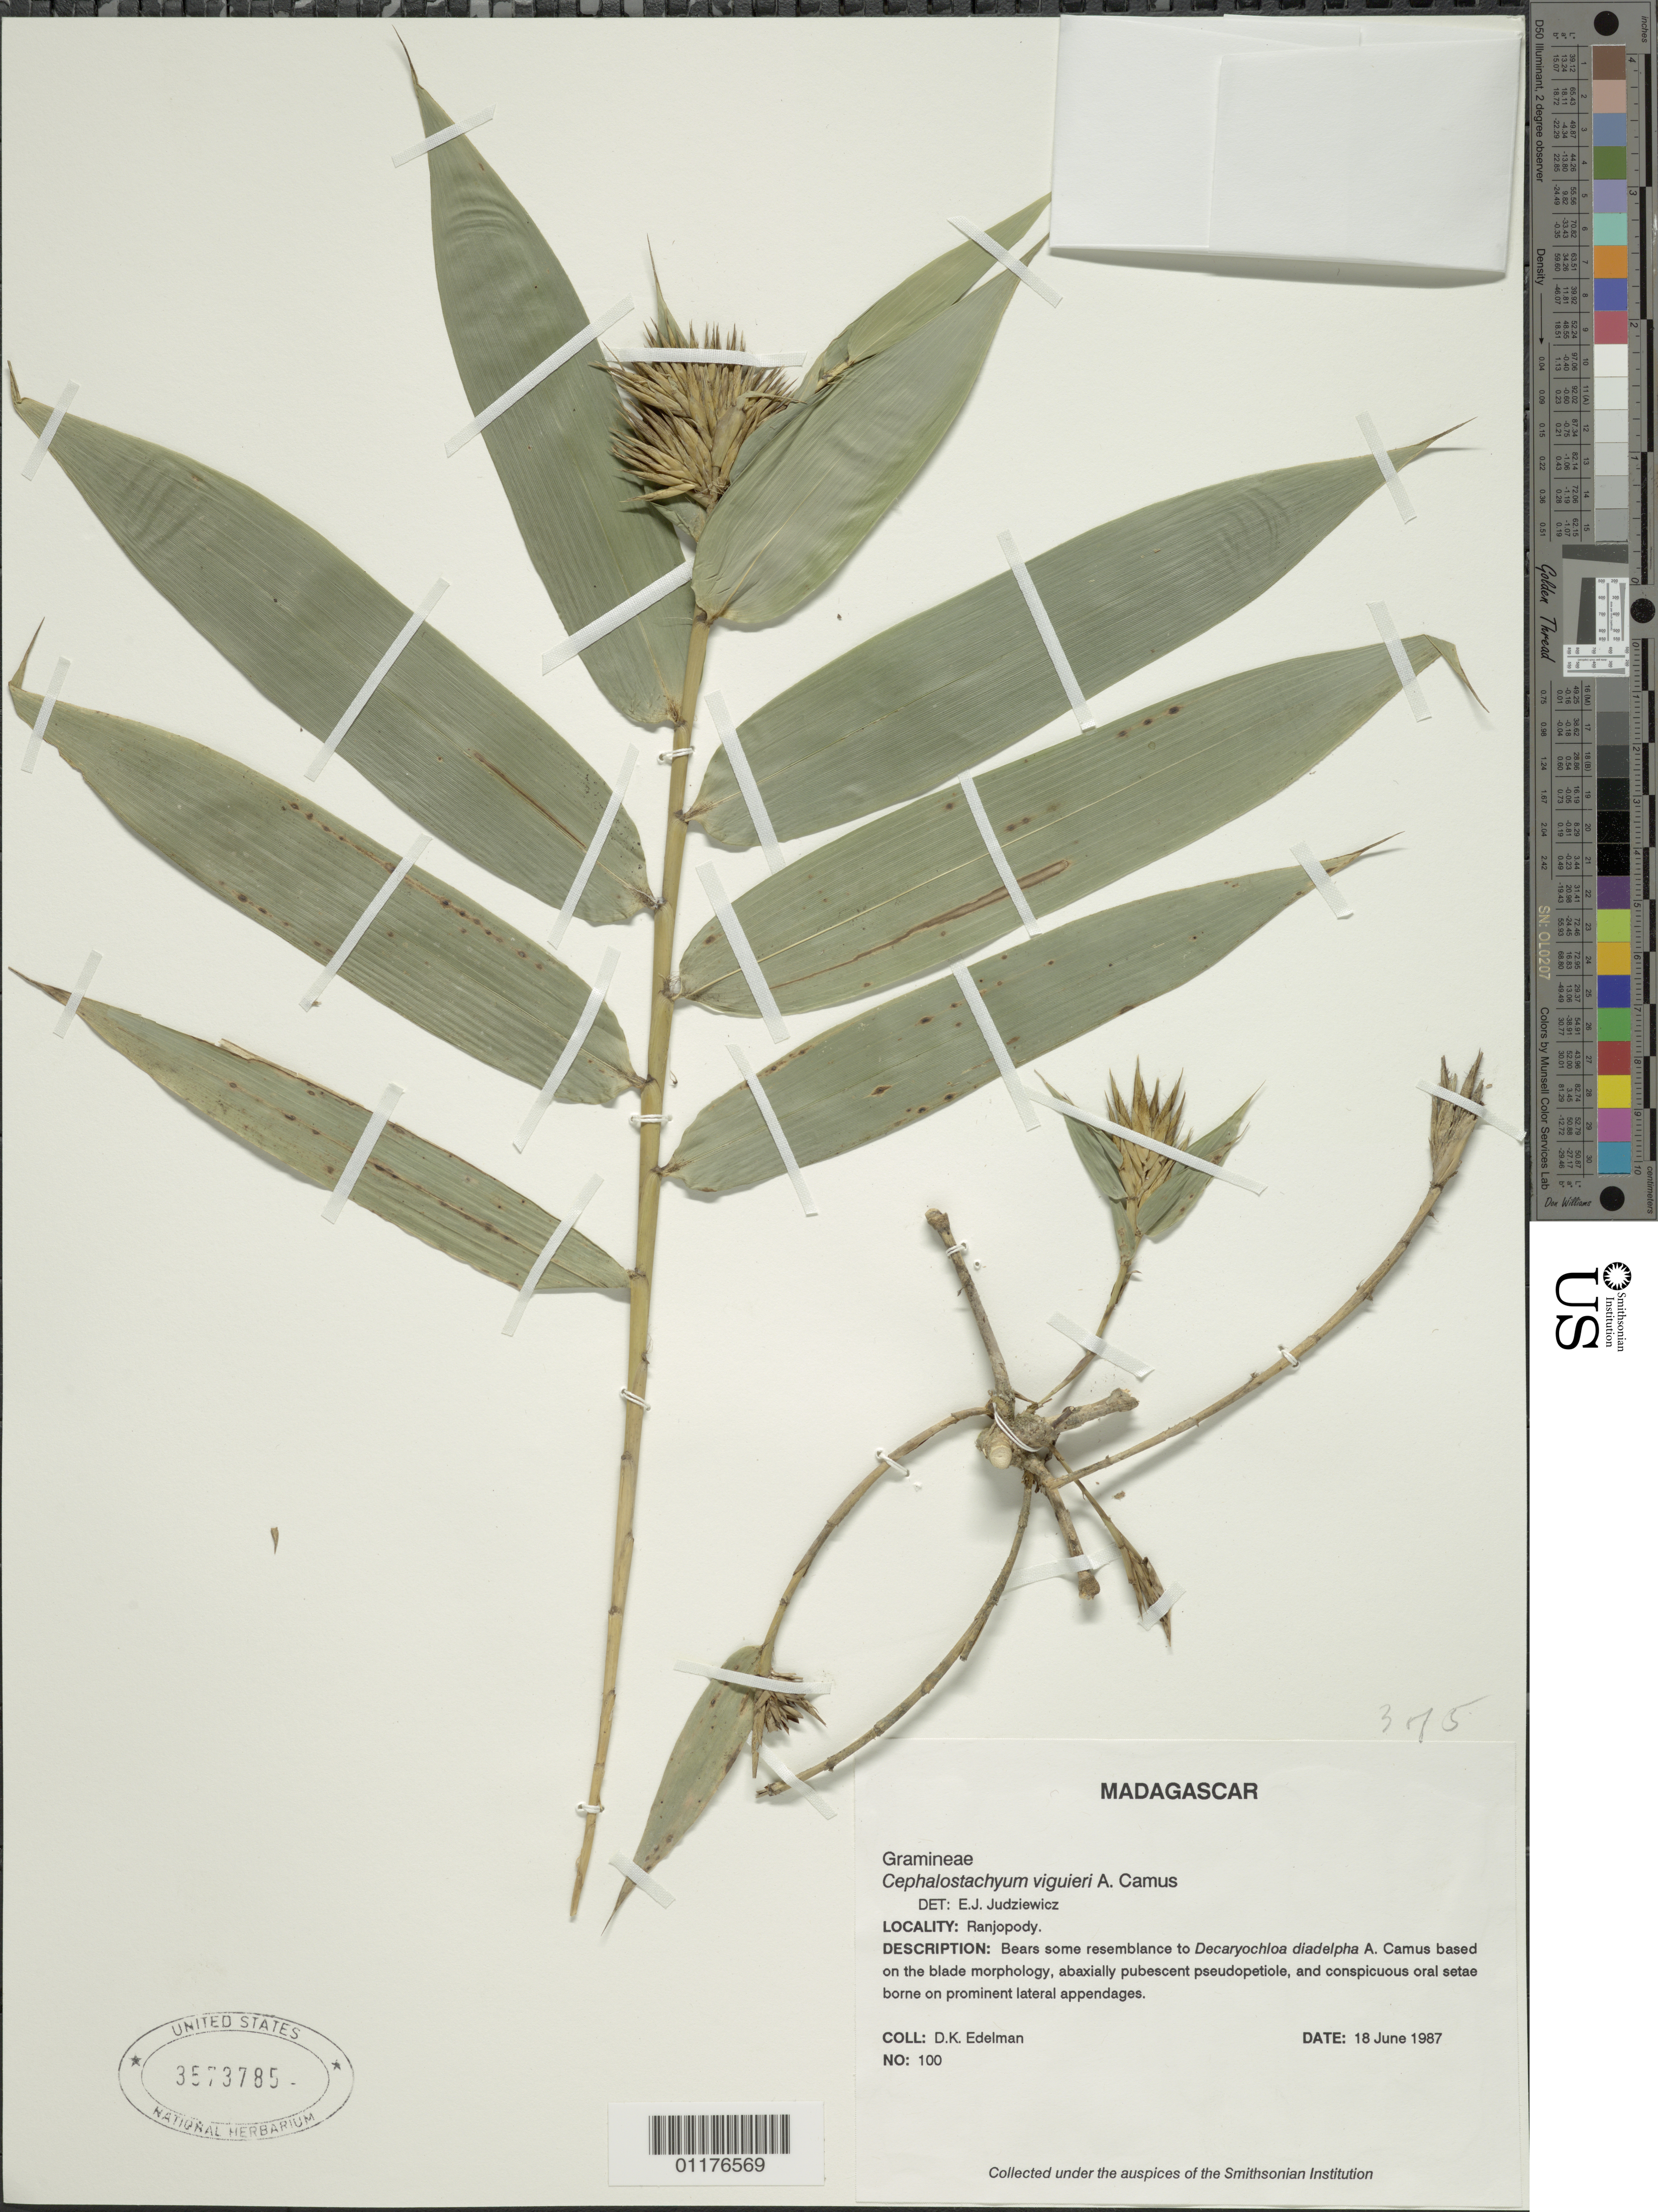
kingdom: Plantae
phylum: Tracheophyta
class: Liliopsida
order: Poales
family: Poaceae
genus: Cephalostachyum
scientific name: Cephalostachyum viguieri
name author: A. Camus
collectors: D. Edelman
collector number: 100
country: Madagascar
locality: Ranjopody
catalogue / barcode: US 3573785